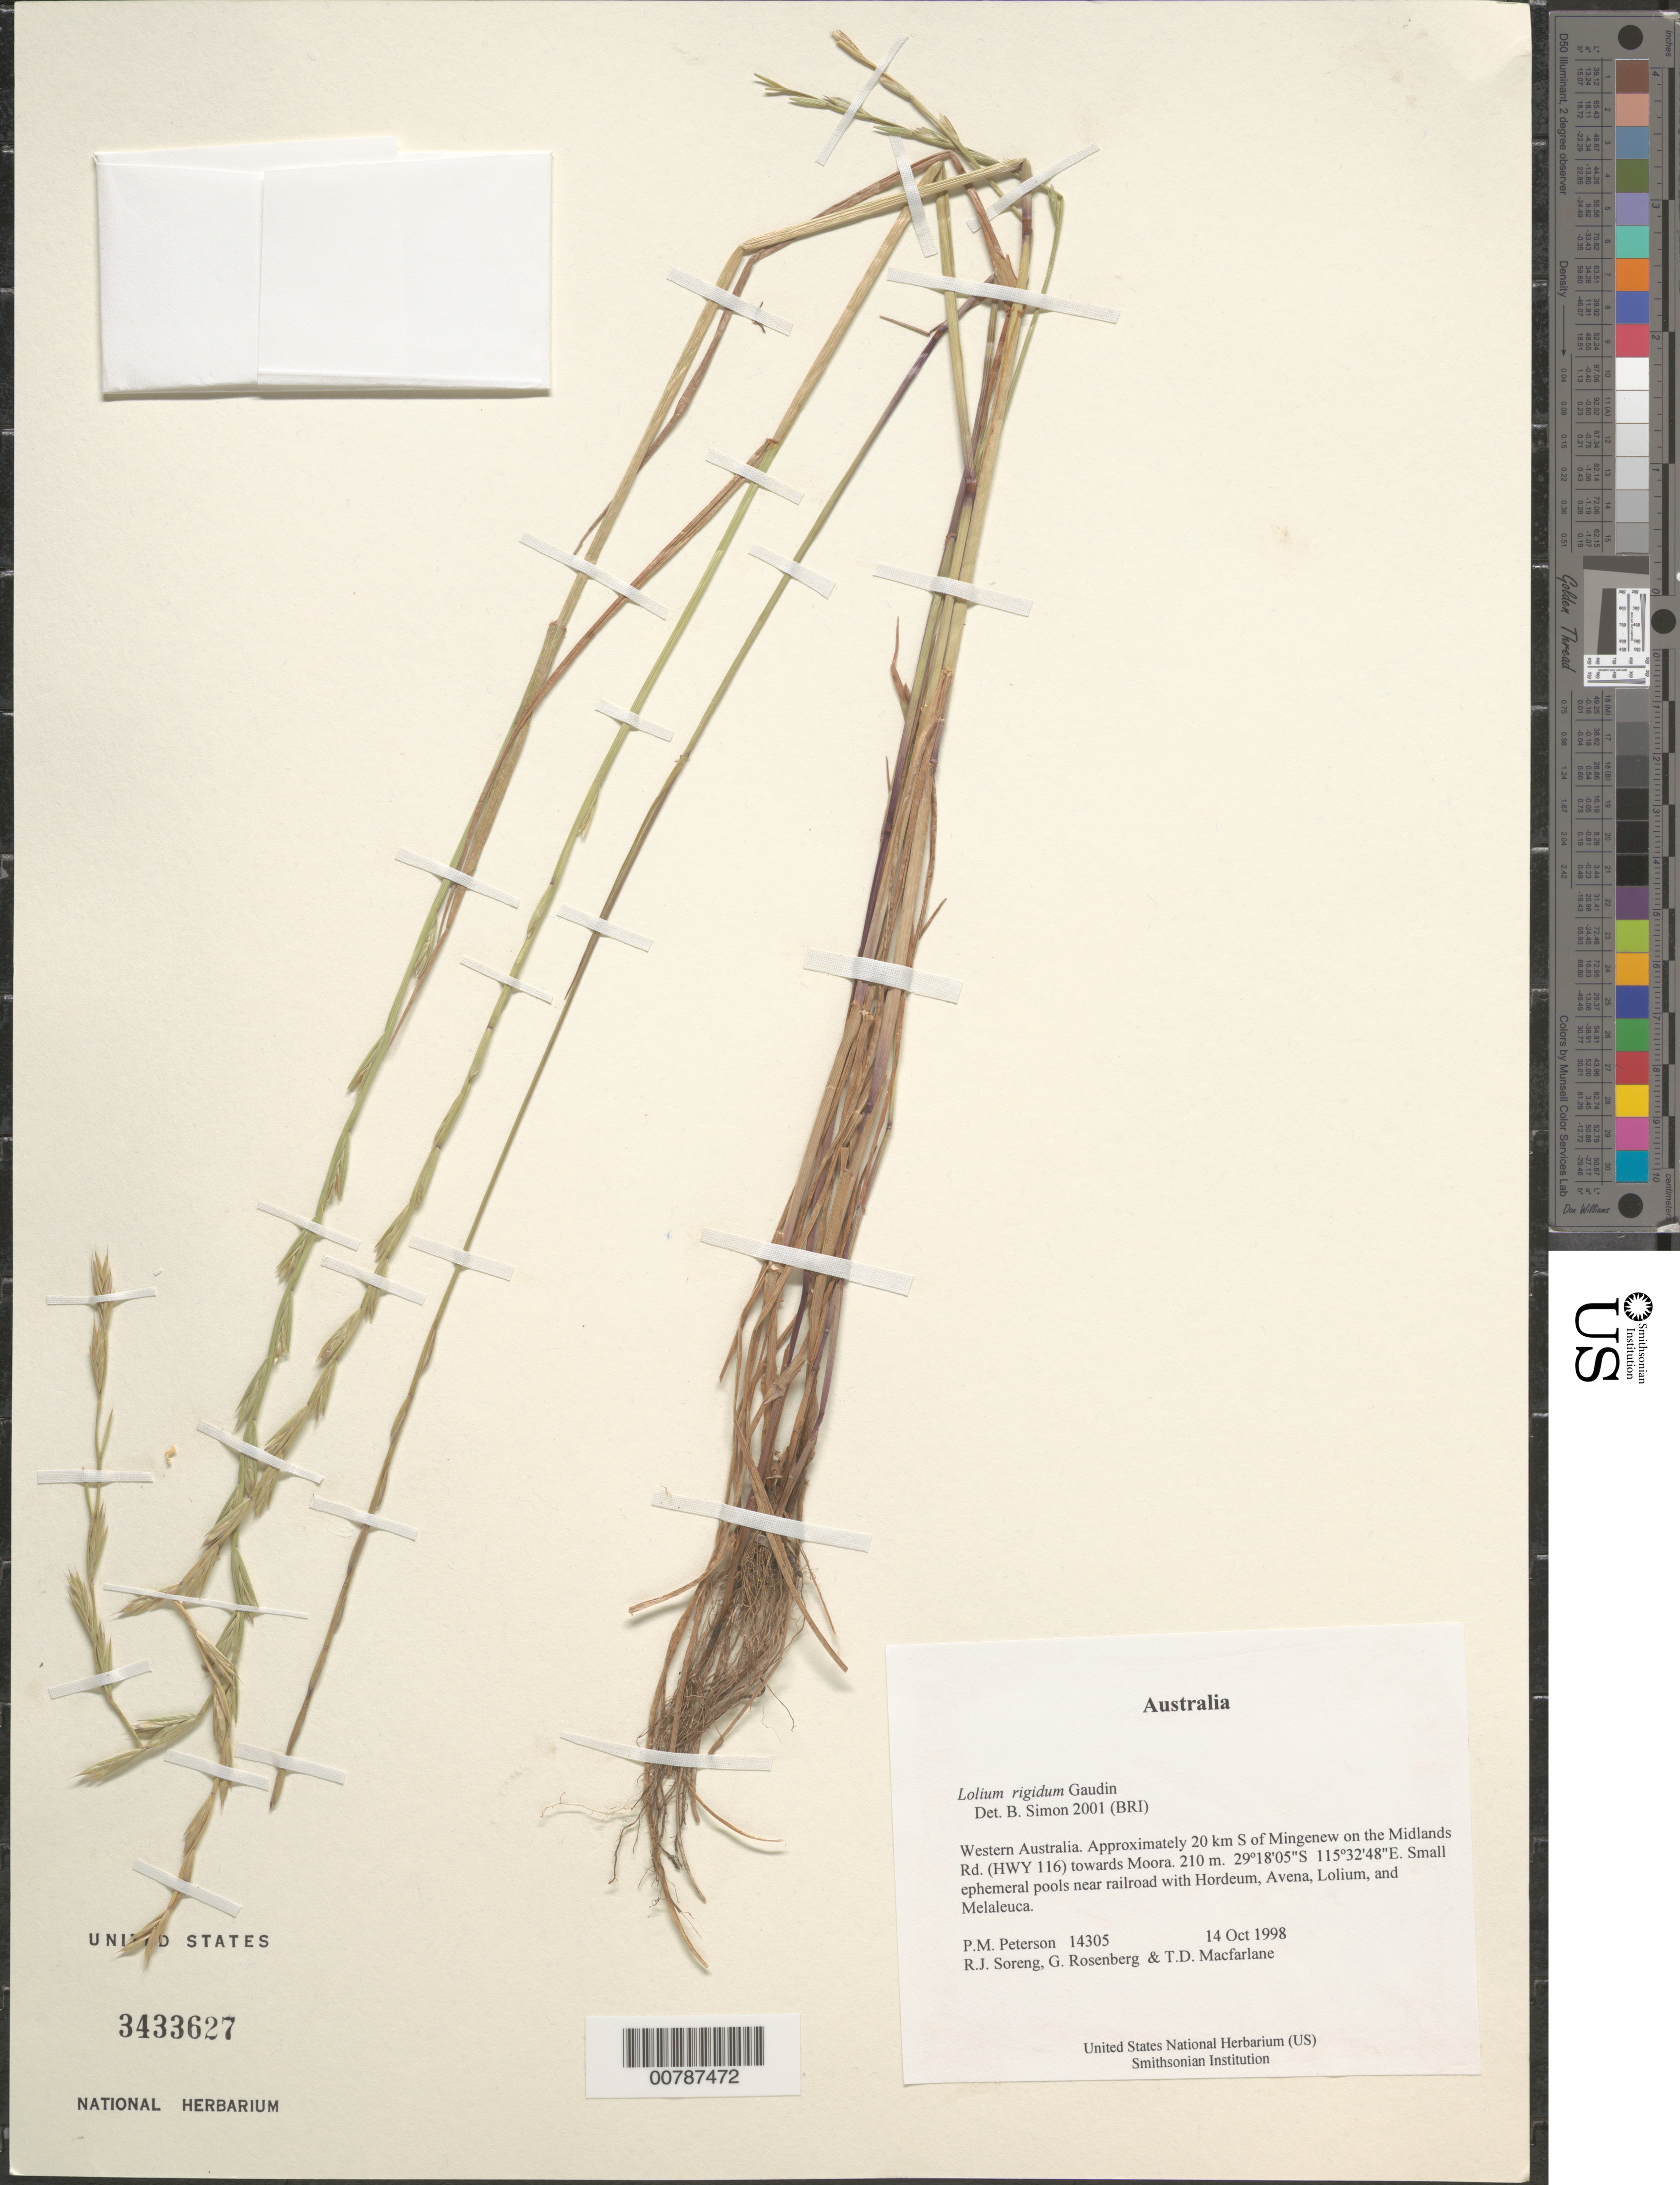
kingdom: Plantae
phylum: Tracheophyta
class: Liliopsida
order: Poales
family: Poaceae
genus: Lolium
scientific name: Lolium rigidum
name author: Gaudin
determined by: Simon, B.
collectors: P. M. Peterson, R. J. Soreng, G. Rosenberg & T. Macfarlane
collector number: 14305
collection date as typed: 14 Oct 1998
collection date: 1998-10-14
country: Australia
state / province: Western Australia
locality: Approximately 20 km S of Mingenew on the Midlands Rd. (HWY 116) towards Moora.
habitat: Small ephemeral pools near railroad with Hordeum, Avena, Lolium, and Melaleuca.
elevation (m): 210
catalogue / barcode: US 3433627